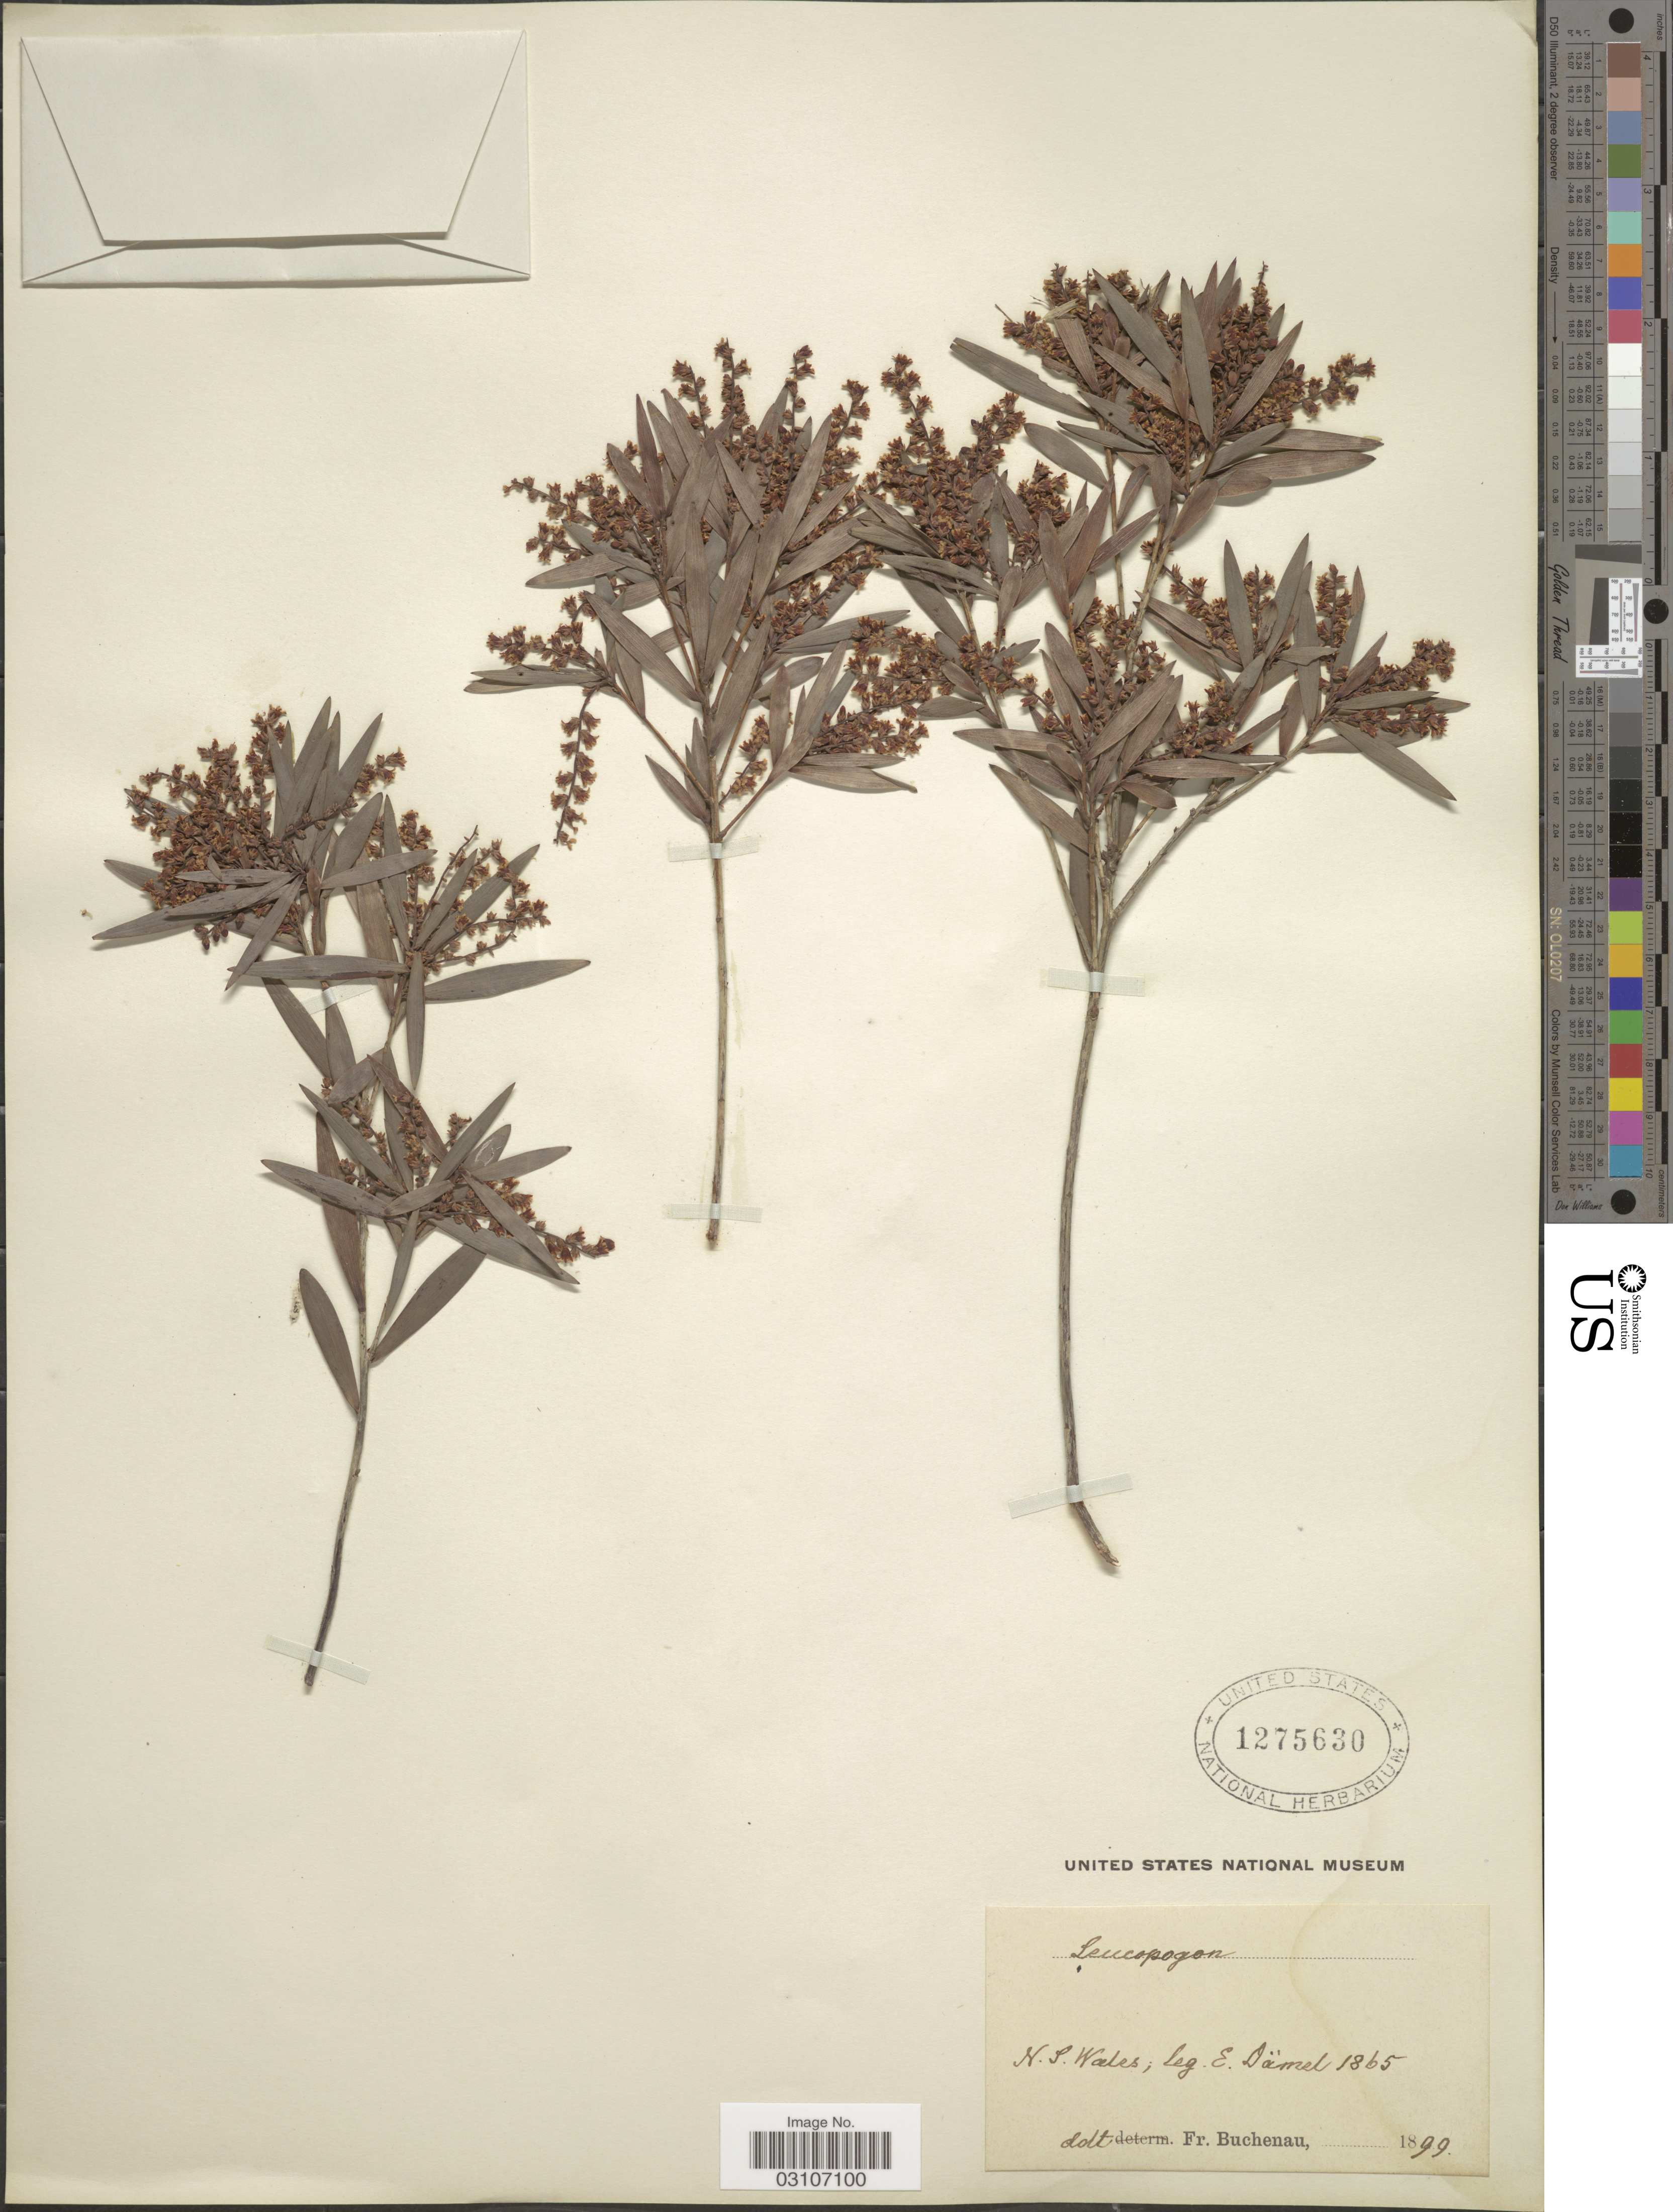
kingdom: Plantae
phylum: Tracheophyta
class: Magnoliopsida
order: Ericales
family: Ericaceae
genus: Leucopogon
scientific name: Leucopogon sp.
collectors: E. Damel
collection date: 1865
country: Australia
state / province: New South Wales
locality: N.S. Wales.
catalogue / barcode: US 1275630